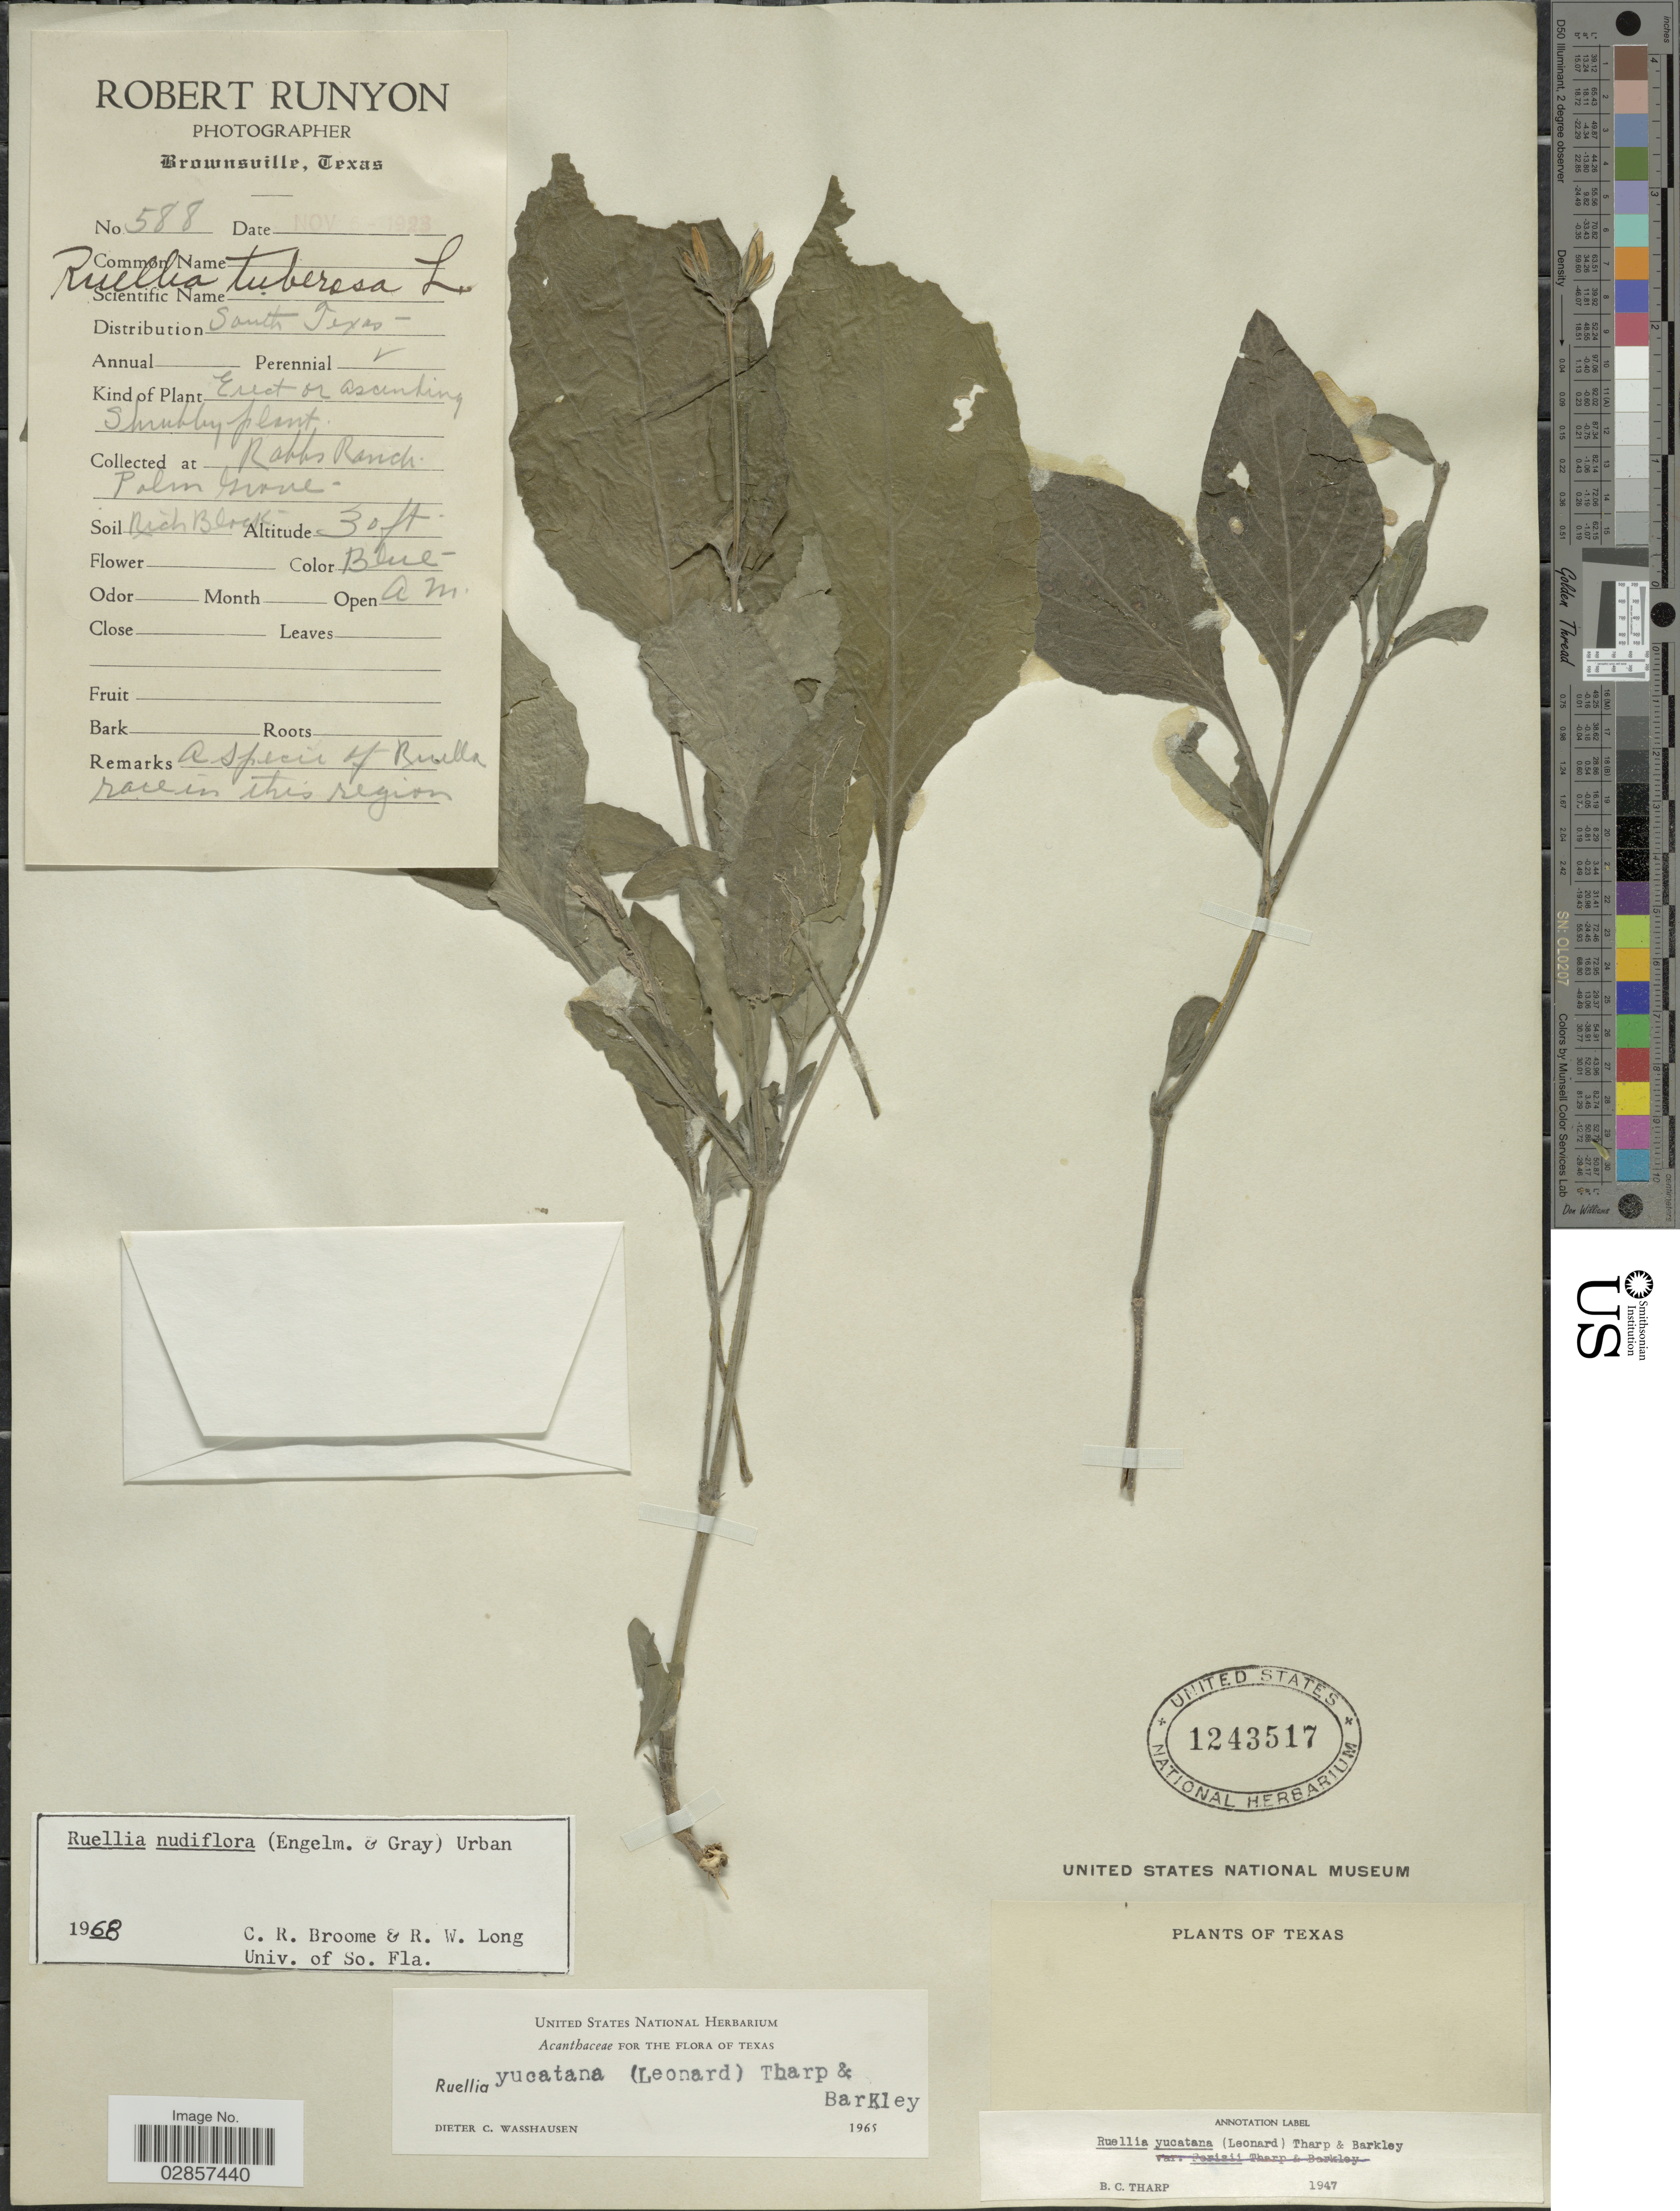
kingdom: Plantae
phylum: Tracheophyta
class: Magnoliopsida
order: Lamiales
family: Acanthaceae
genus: Ruellia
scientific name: Ruellia nudiflora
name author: (Engelm. & A. Gray) Urb.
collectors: R. Runyon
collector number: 588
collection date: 1923-11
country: United States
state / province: Texas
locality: Rabbs Ranch, Palm Grove. South Texas.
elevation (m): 9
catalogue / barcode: US 1243517